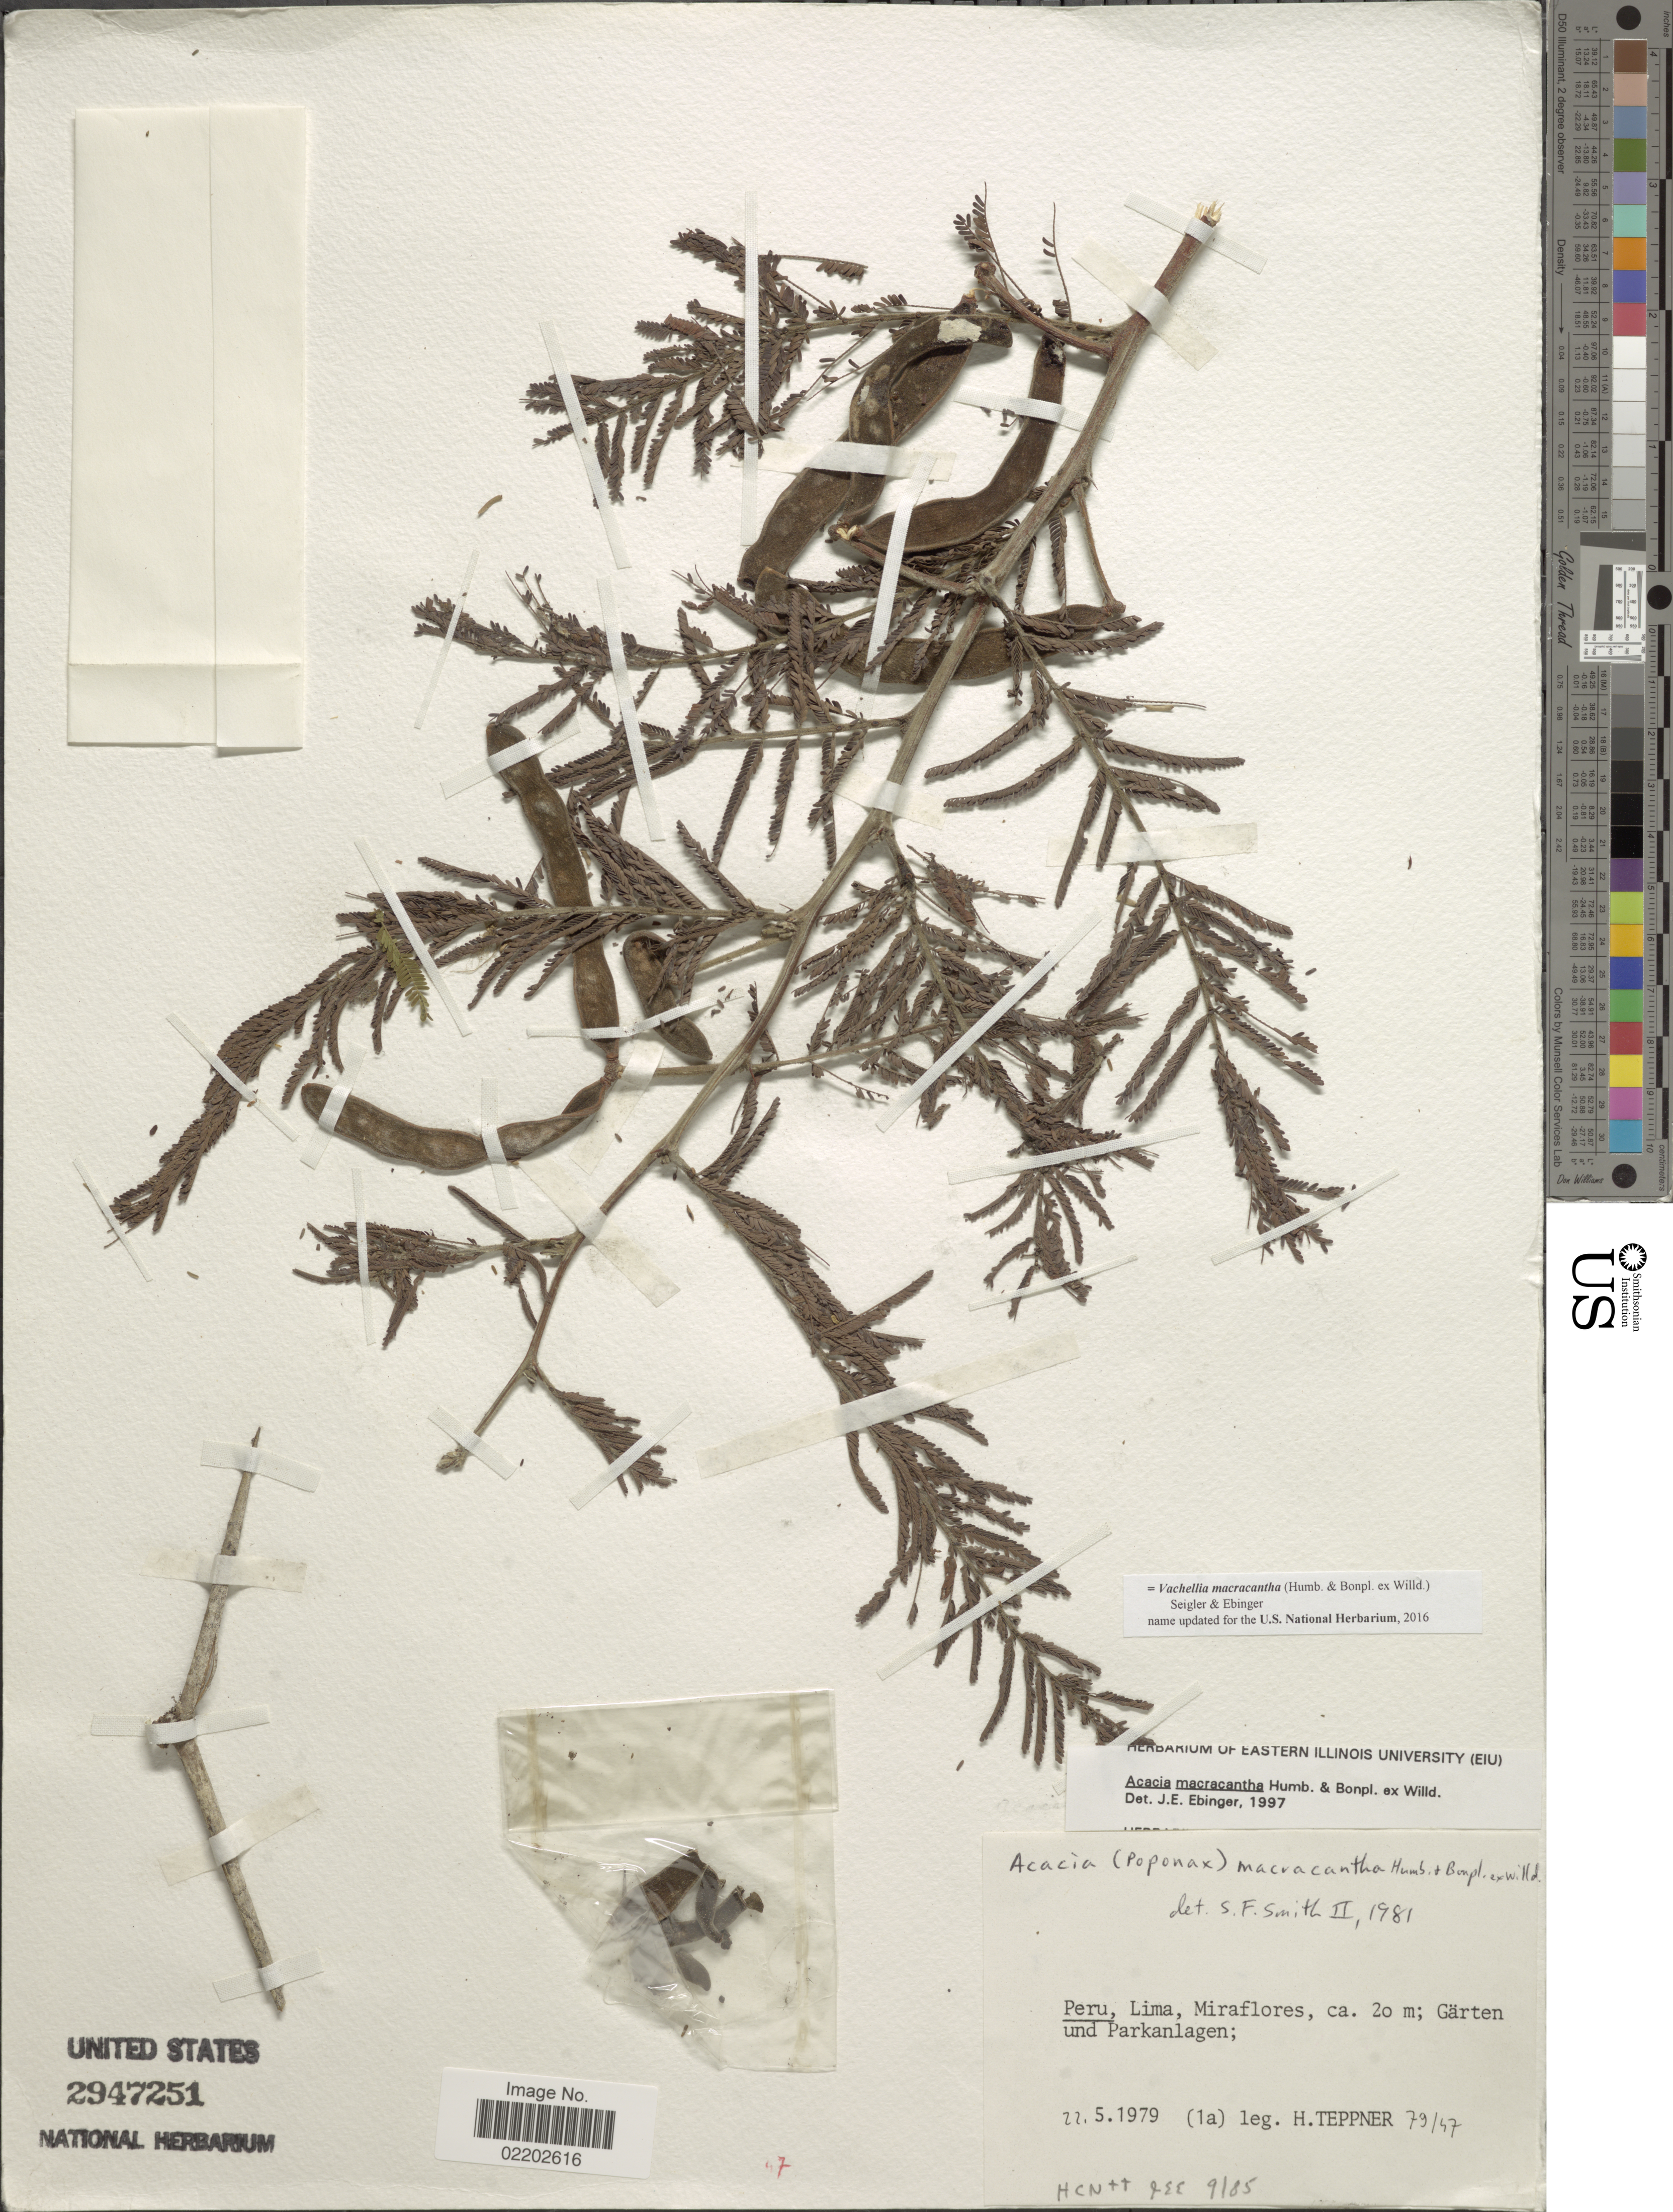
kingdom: Plantae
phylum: Tracheophyta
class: Magnoliopsida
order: Fabales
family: Fabaceae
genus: Vachellia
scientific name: Vachellia macracantha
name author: (Humb. & Bonpl. ex Willd.) Seigler & Ebinger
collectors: H. Teppner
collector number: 79/47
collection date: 1979-05-22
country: Peru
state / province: Lima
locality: Peru, Lima, Miraflores, ca. 20 m. Garten und Parkanlagen.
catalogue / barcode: US 2947251